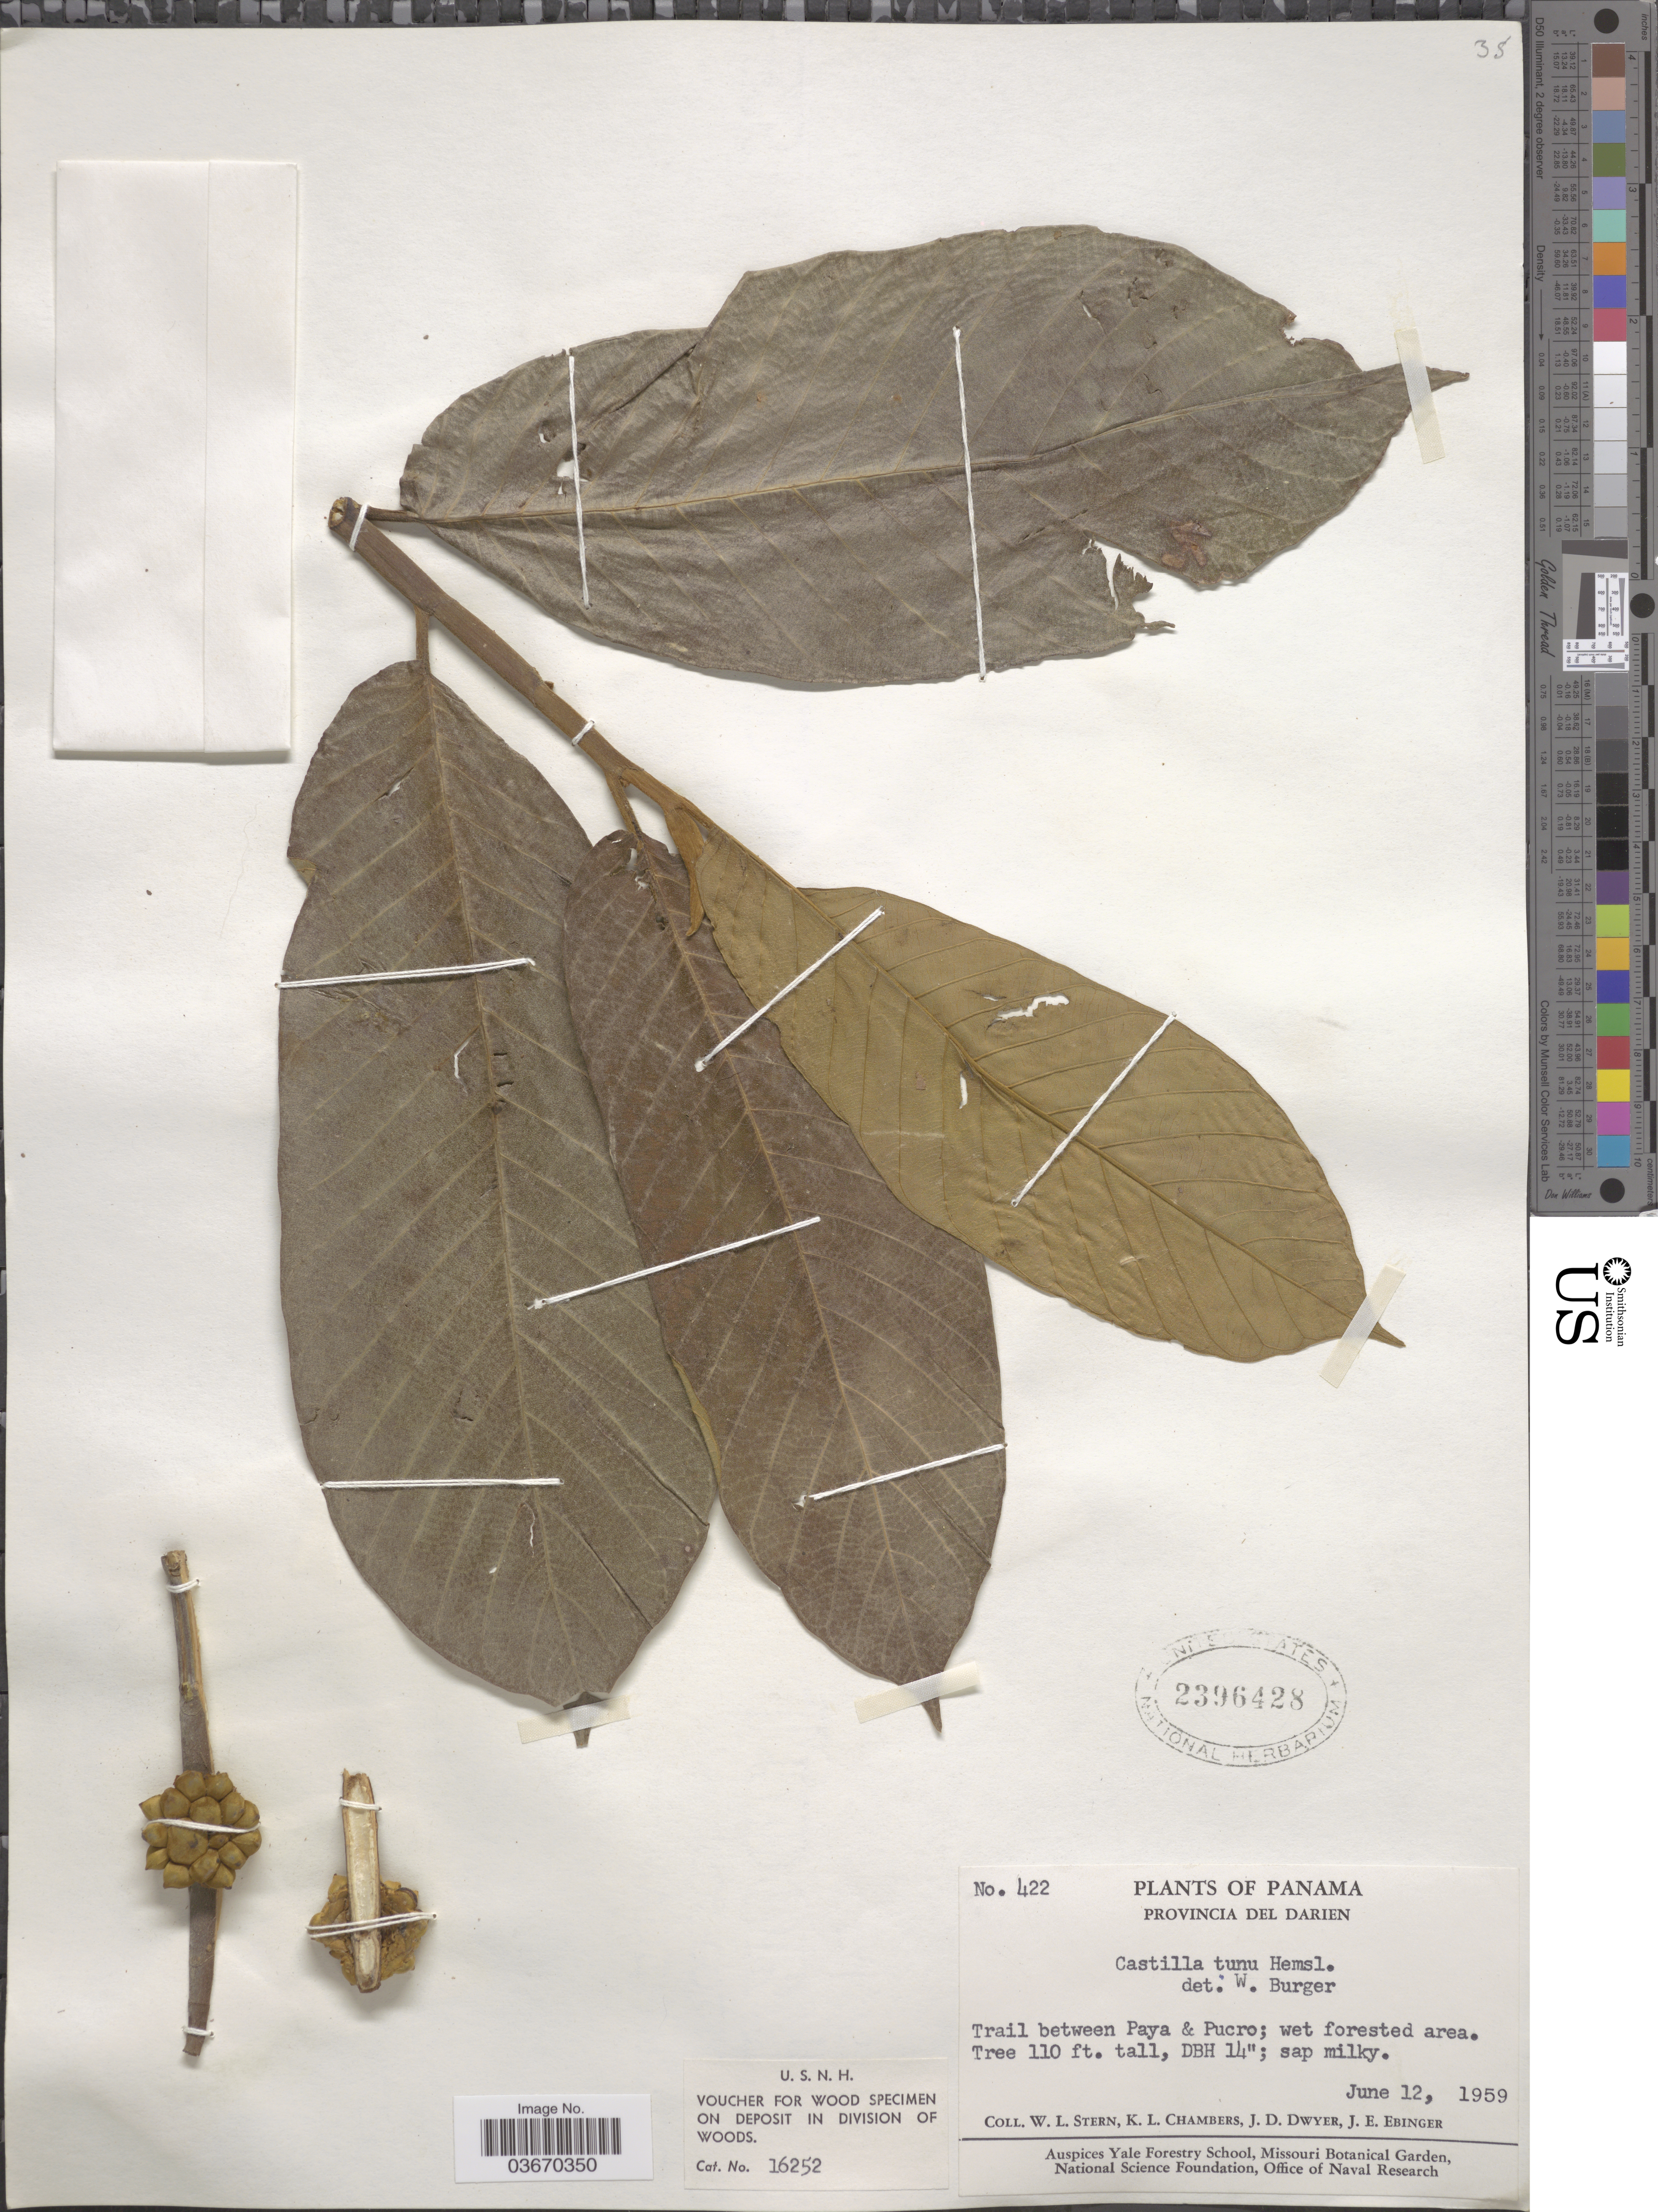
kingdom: Plantae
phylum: Tracheophyta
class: Magnoliopsida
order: Rosales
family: Moraceae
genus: Castilla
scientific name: Castilla tunu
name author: Hemsl.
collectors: W. L. Stern, K. Chambers, J. D. Dwyer & J. Ebinger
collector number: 422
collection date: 1959-06-12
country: Panama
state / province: Darien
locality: Provincia del Darien. Trail between Paya & Pucro; wet forested area.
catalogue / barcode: US 2396428